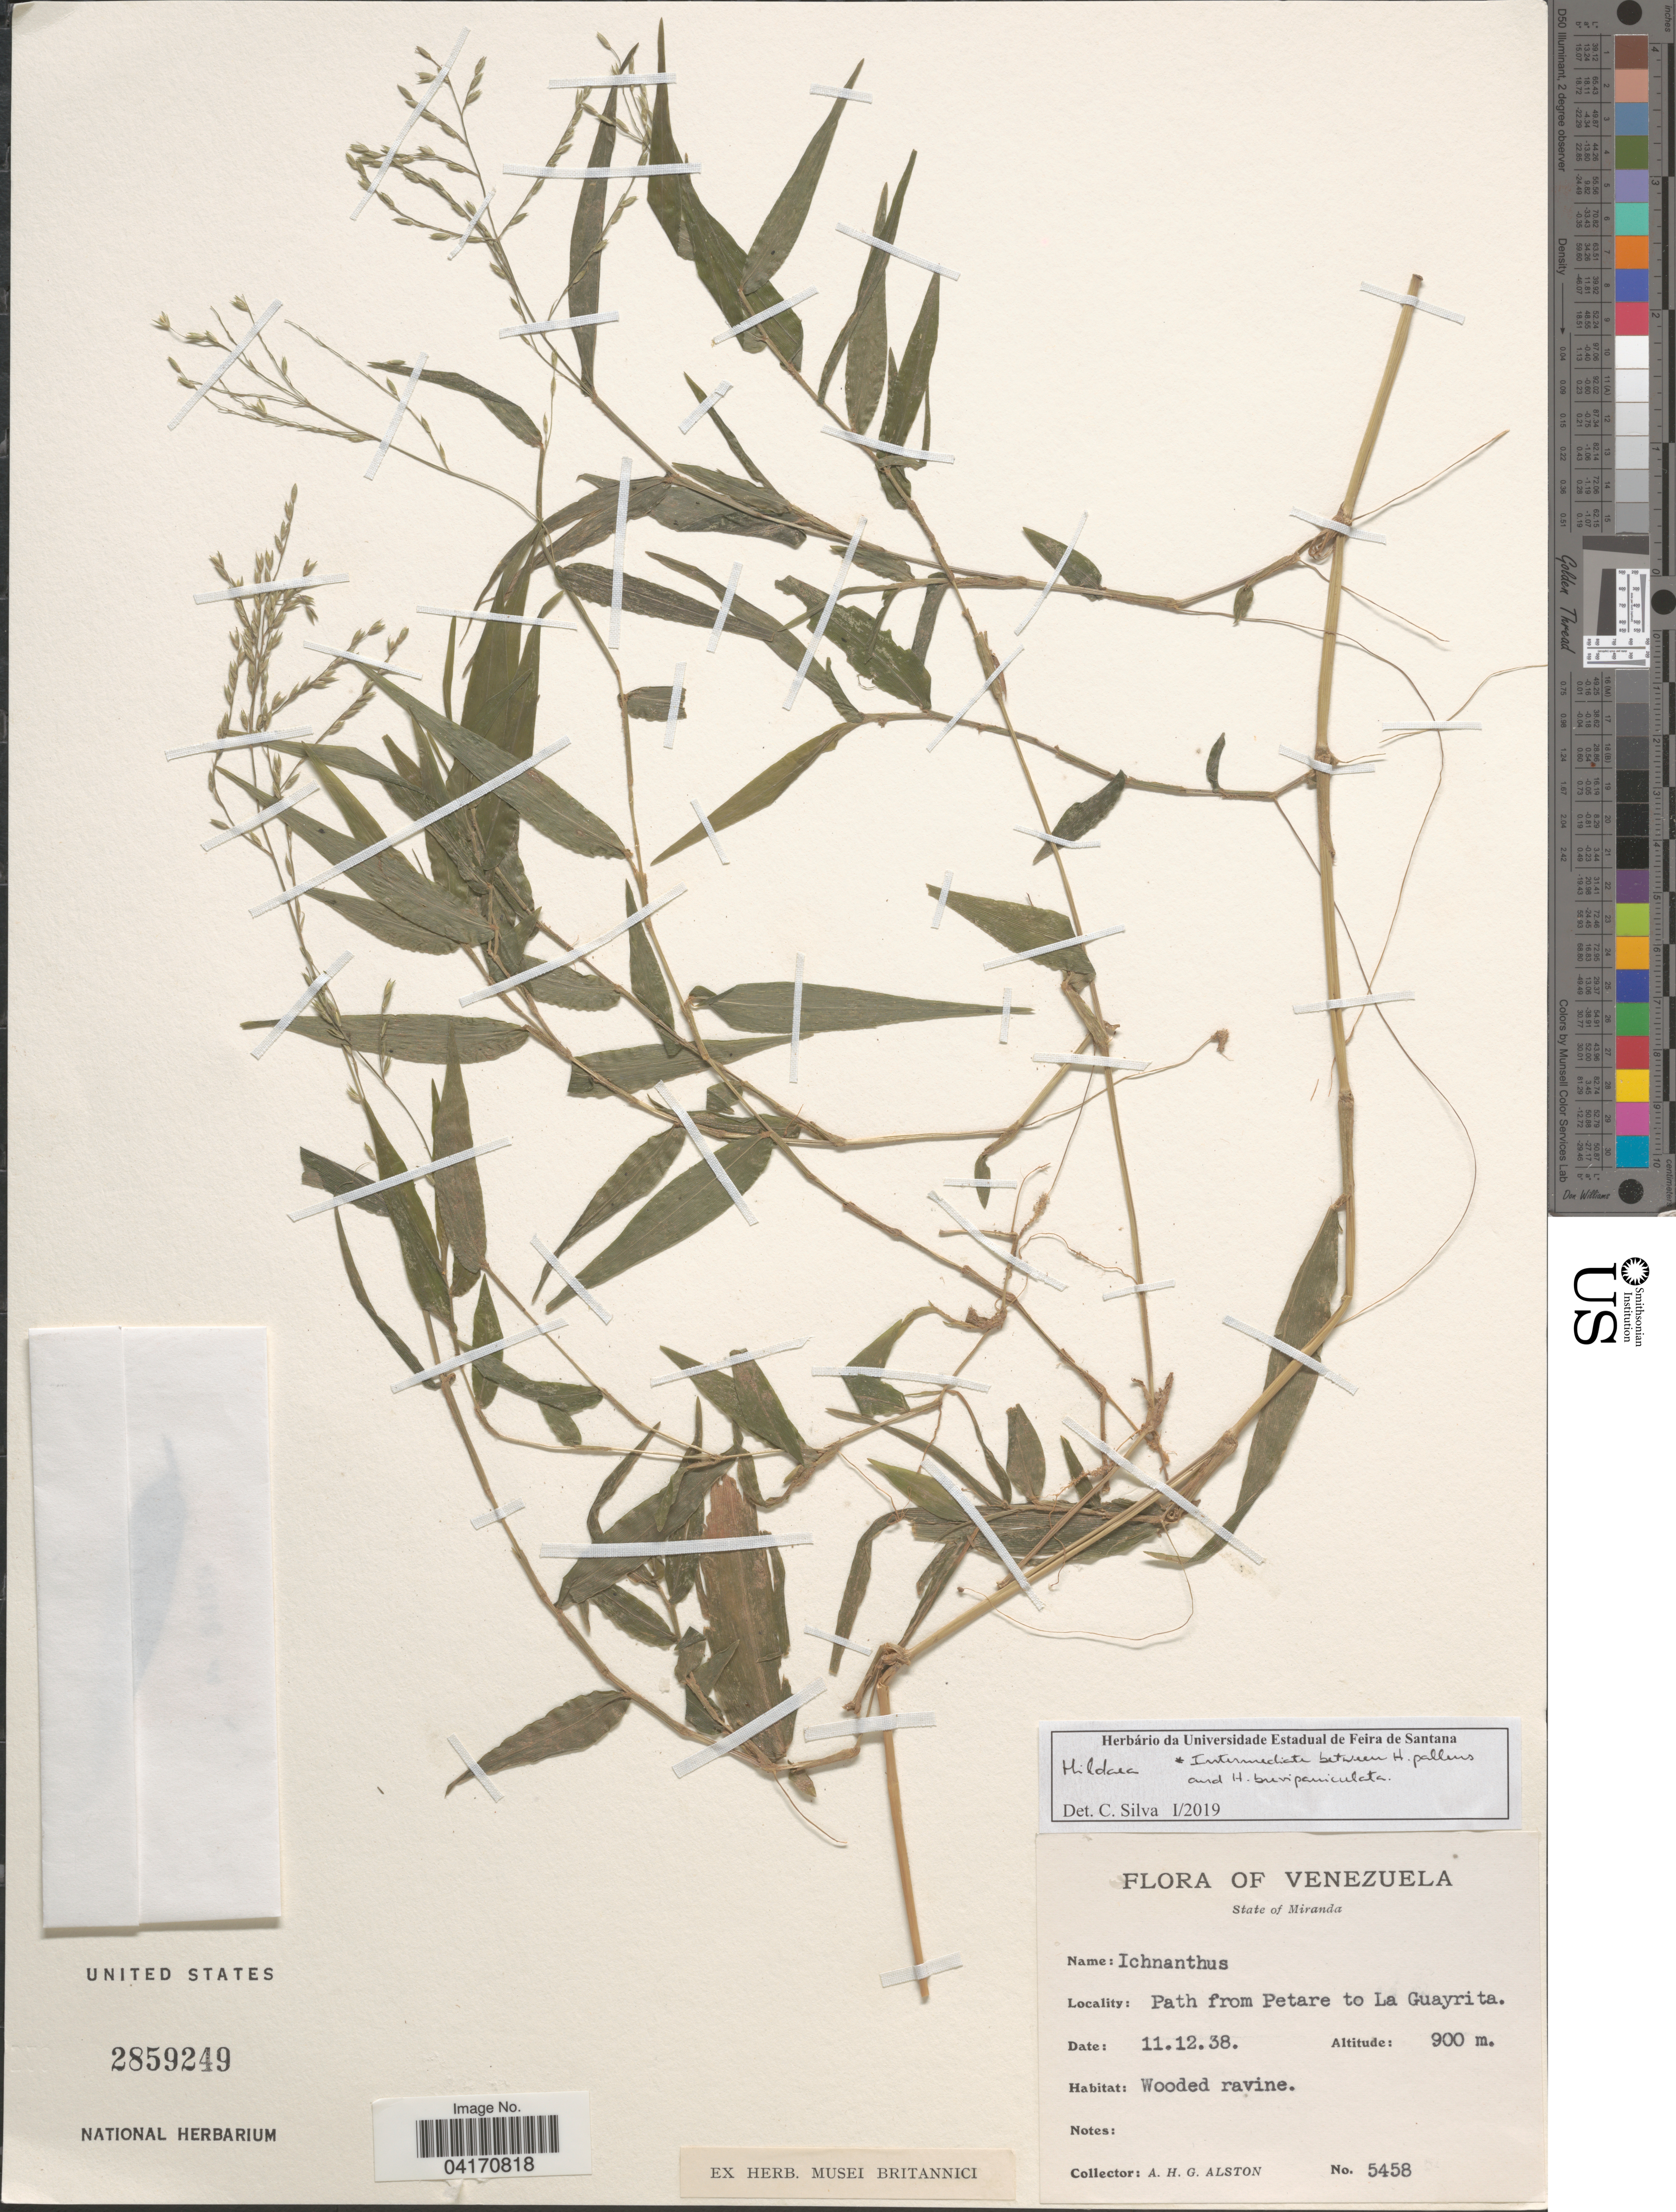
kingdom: Plantae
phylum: Tracheophyta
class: Liliopsida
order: Poales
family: Poaceae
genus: Hildaea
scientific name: Hildaea pallens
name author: (Sw.) C. Silva & R.P. Oliveira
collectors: A. H. Alston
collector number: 5458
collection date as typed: Transcribed d/m/y: 11/12/38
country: Venezuela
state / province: Miranda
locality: Path from Petare to La Guayrita.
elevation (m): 900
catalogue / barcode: US 2859249